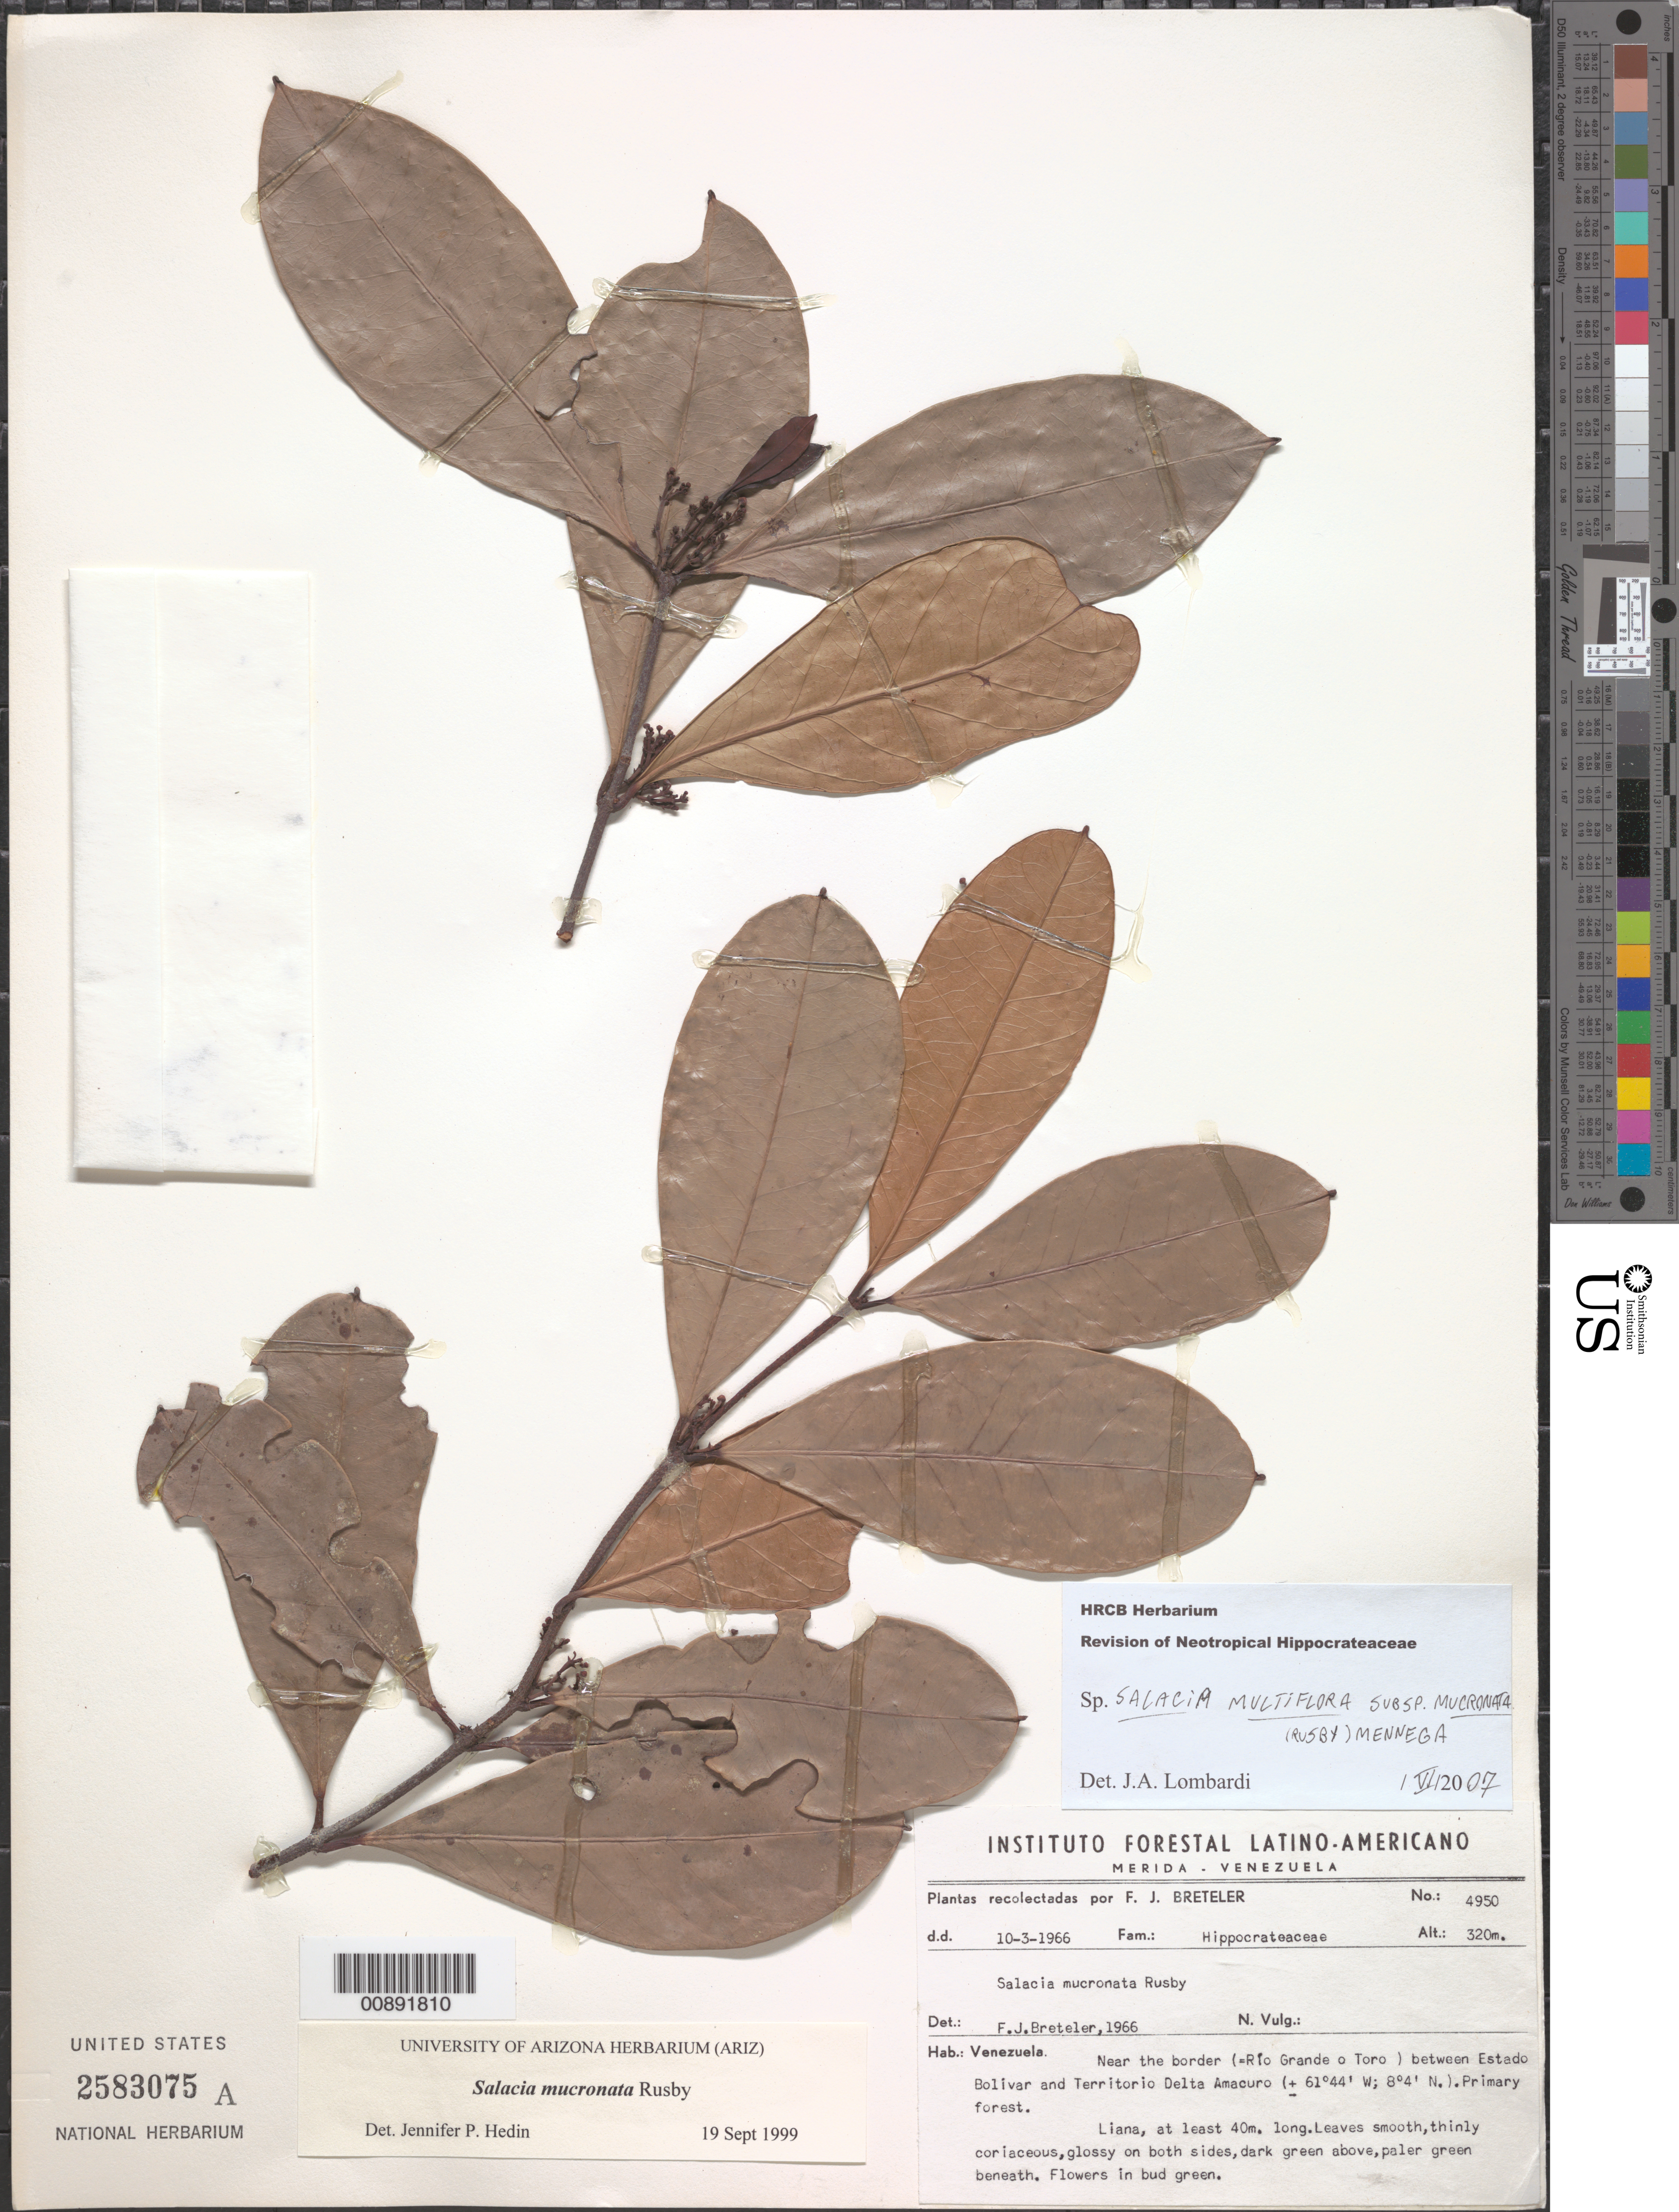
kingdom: Plantae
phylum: Tracheophyta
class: Magnoliopsida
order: Celastrales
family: Celastraceae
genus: Salacia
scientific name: Salacia multiflora subsp. mucronata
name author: (Rusby) Mennega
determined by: Lombardi, Julio A.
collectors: F. J. Breteler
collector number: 4950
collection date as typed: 10-Mar-66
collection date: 1966-03-10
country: Venezuela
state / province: Bolívar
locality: Río Grande o Toro, near border between Estado Bolívar and Territorío Delta Amacuro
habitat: Primary forest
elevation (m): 320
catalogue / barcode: US 2583075A